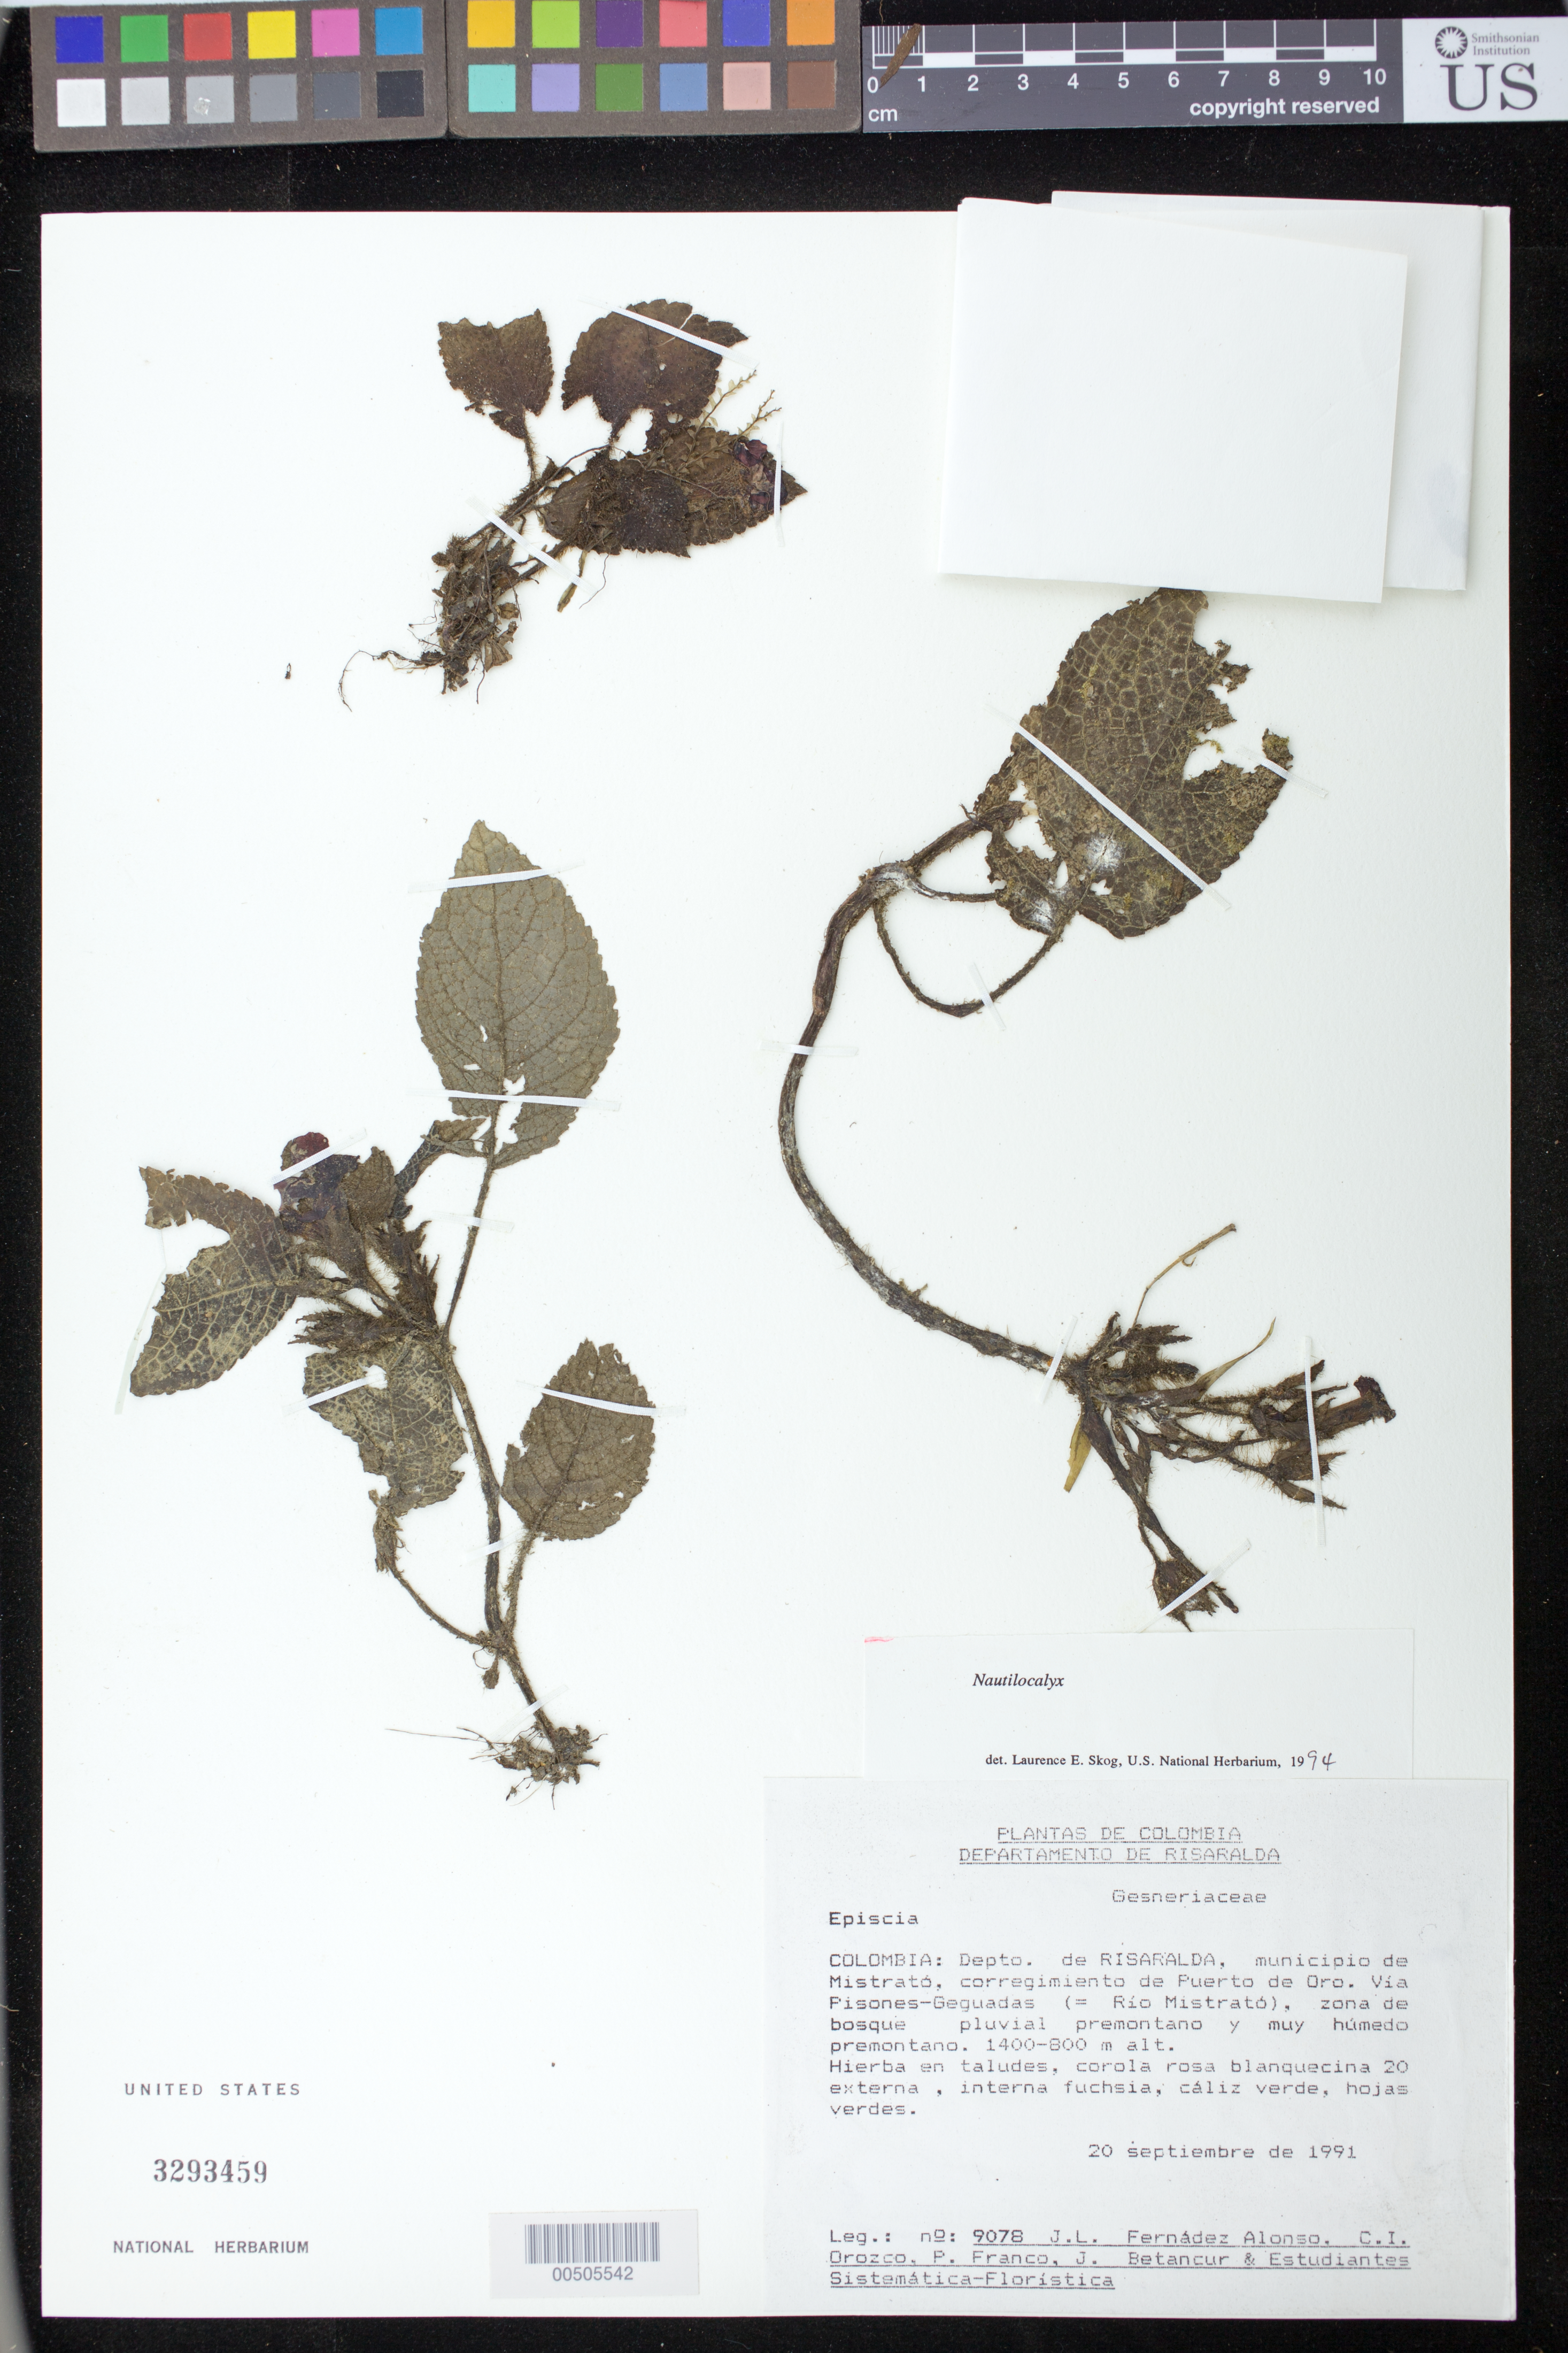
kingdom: Plantae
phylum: Tracheophyta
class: Magnoliopsida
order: Lamiales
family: Gesneriaceae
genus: Nautilocalyx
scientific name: Nautilocalyx sp.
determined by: Mora, M. M.; Skog, L. E.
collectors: J. L. Fernández-Alonso, C. I. Orozco, P. Franco Roselli, J. C. Betancur & et al.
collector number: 9078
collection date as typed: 20 Sep 1991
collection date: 1991-09-20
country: Colombia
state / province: Risaralda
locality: Mpio. de Mistrató, corr. de Puerto do Oro, Via Pisones-Geguadas (=Rio Mistrató)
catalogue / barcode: US 3293459